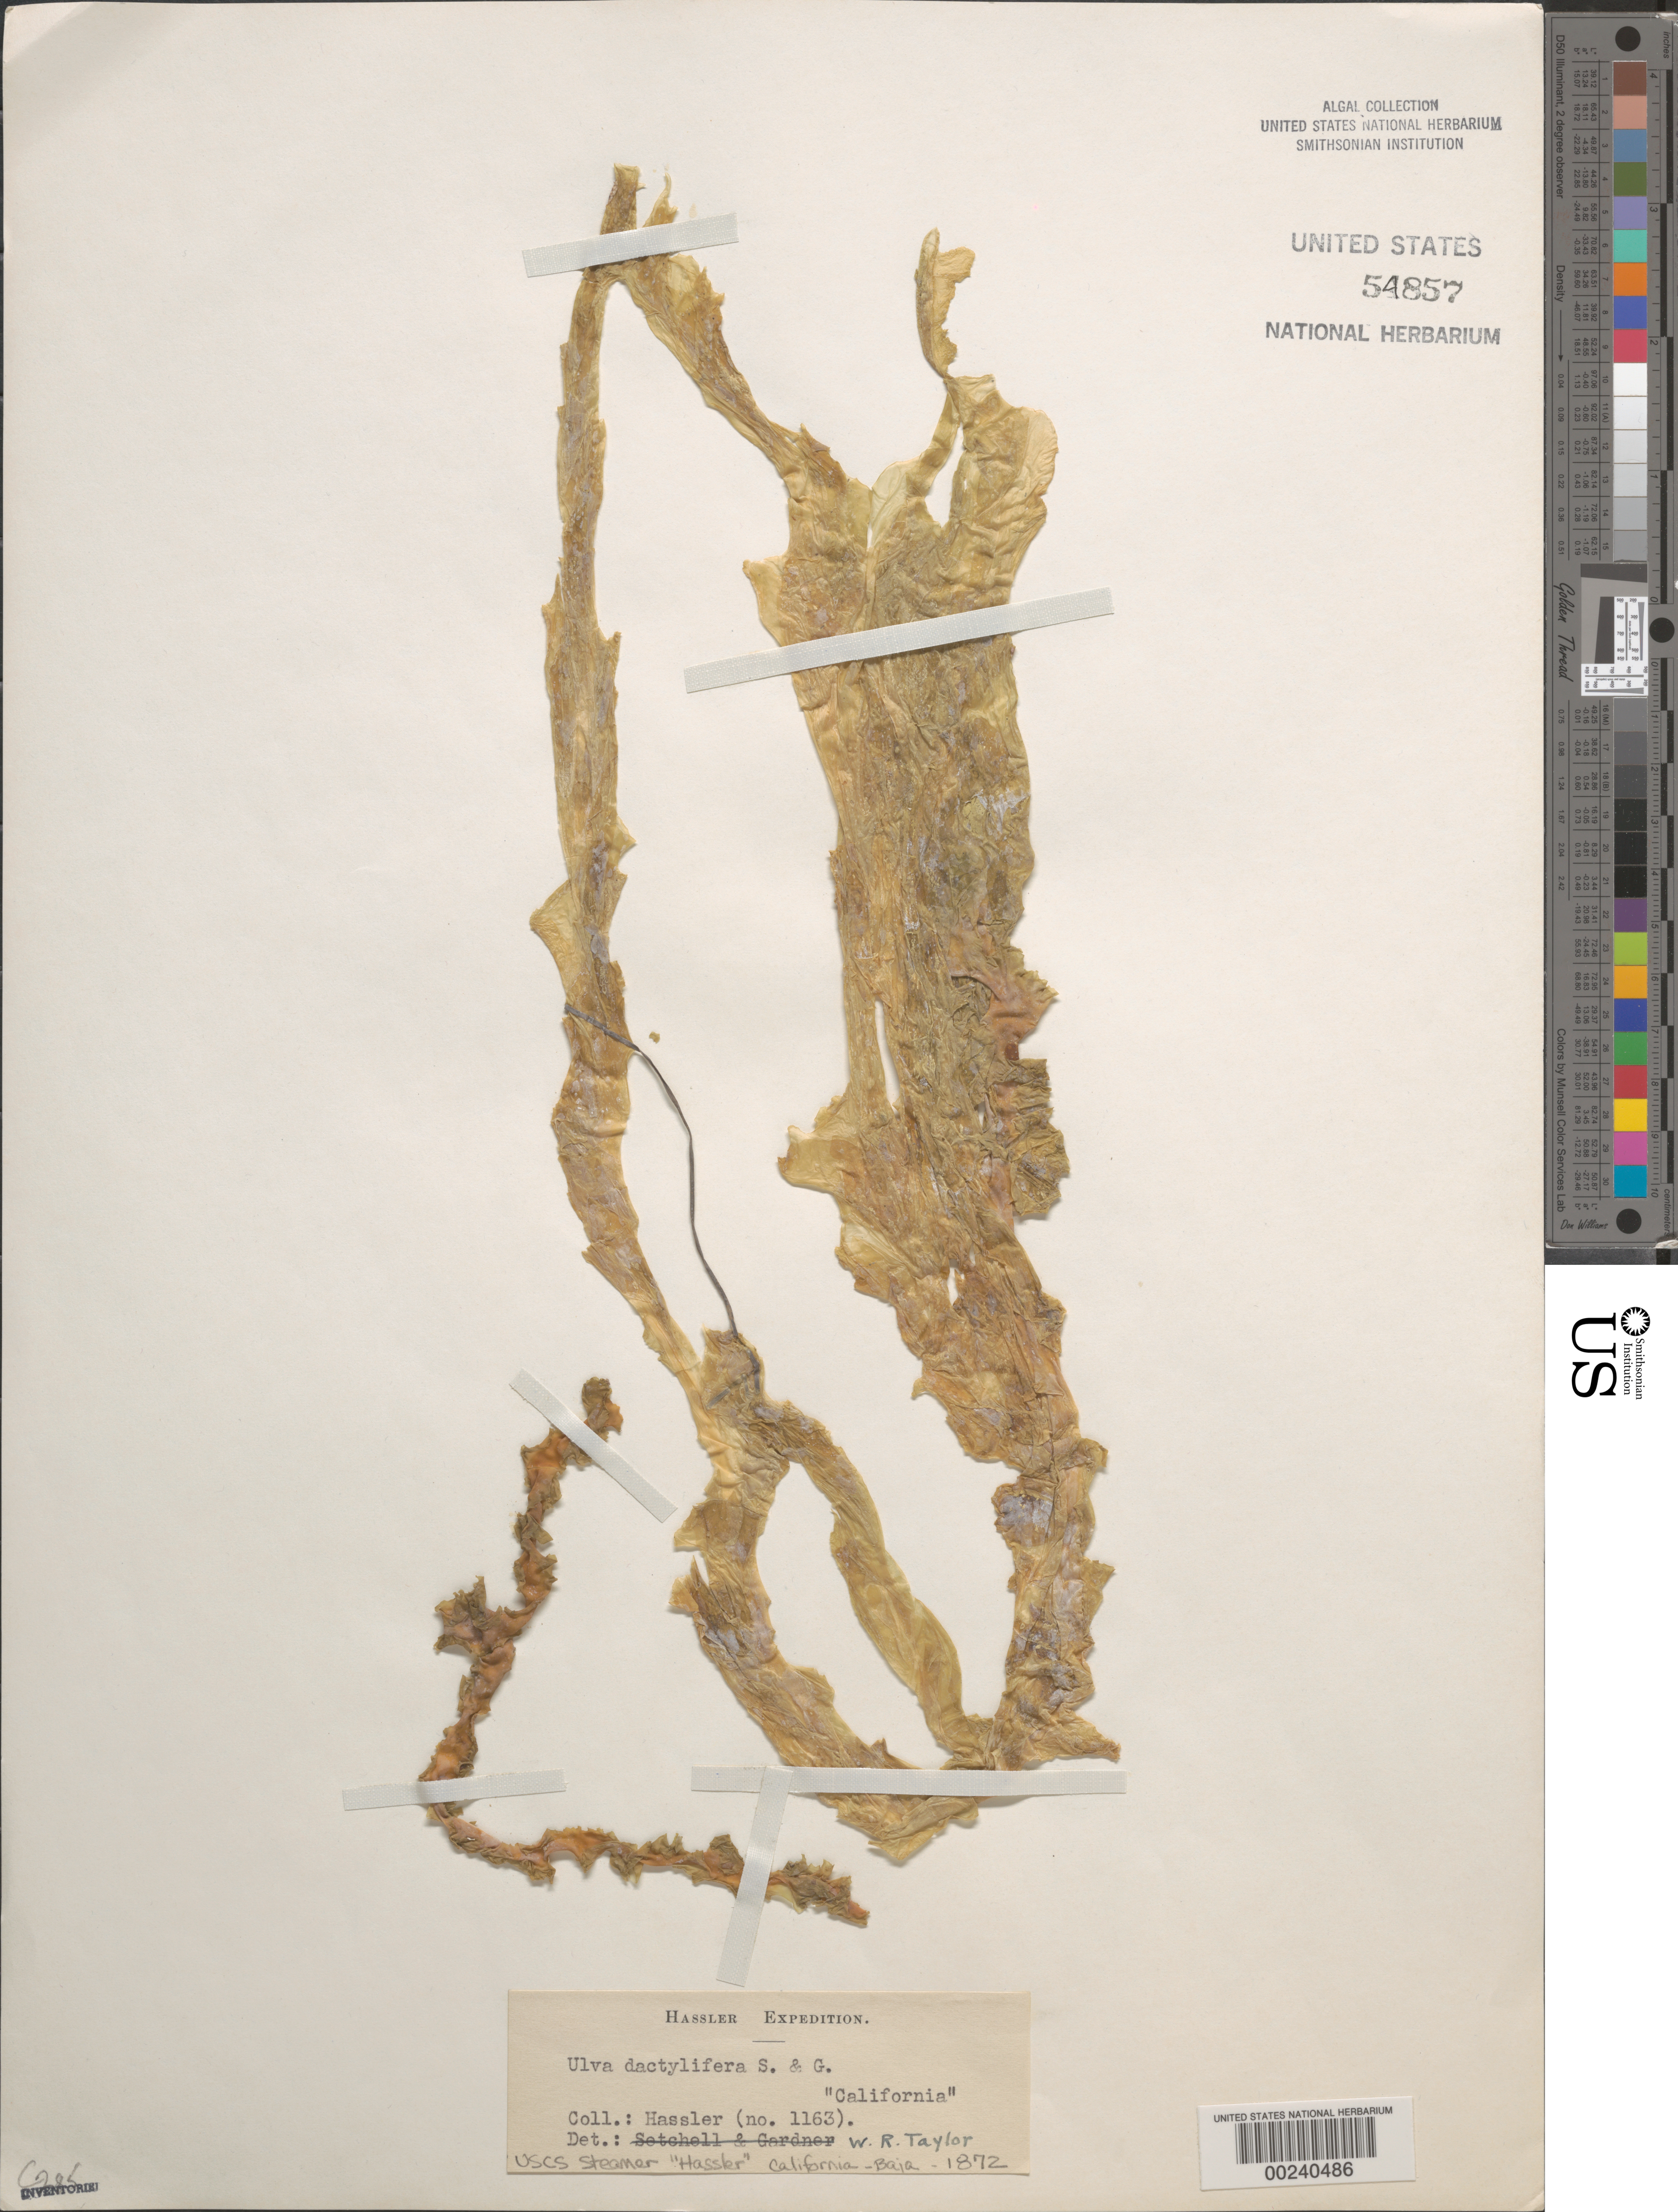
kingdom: Plantae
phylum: Chlorophyta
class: Ulvophyceae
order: Ulvales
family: Ulvaceae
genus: Ulva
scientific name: Ulva taeniata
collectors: T. Hill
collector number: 1163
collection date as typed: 1872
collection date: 1872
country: United States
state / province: California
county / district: San Diego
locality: False Bay, San Diego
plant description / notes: Hassler Expedition, 1871-1872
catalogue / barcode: US 54857